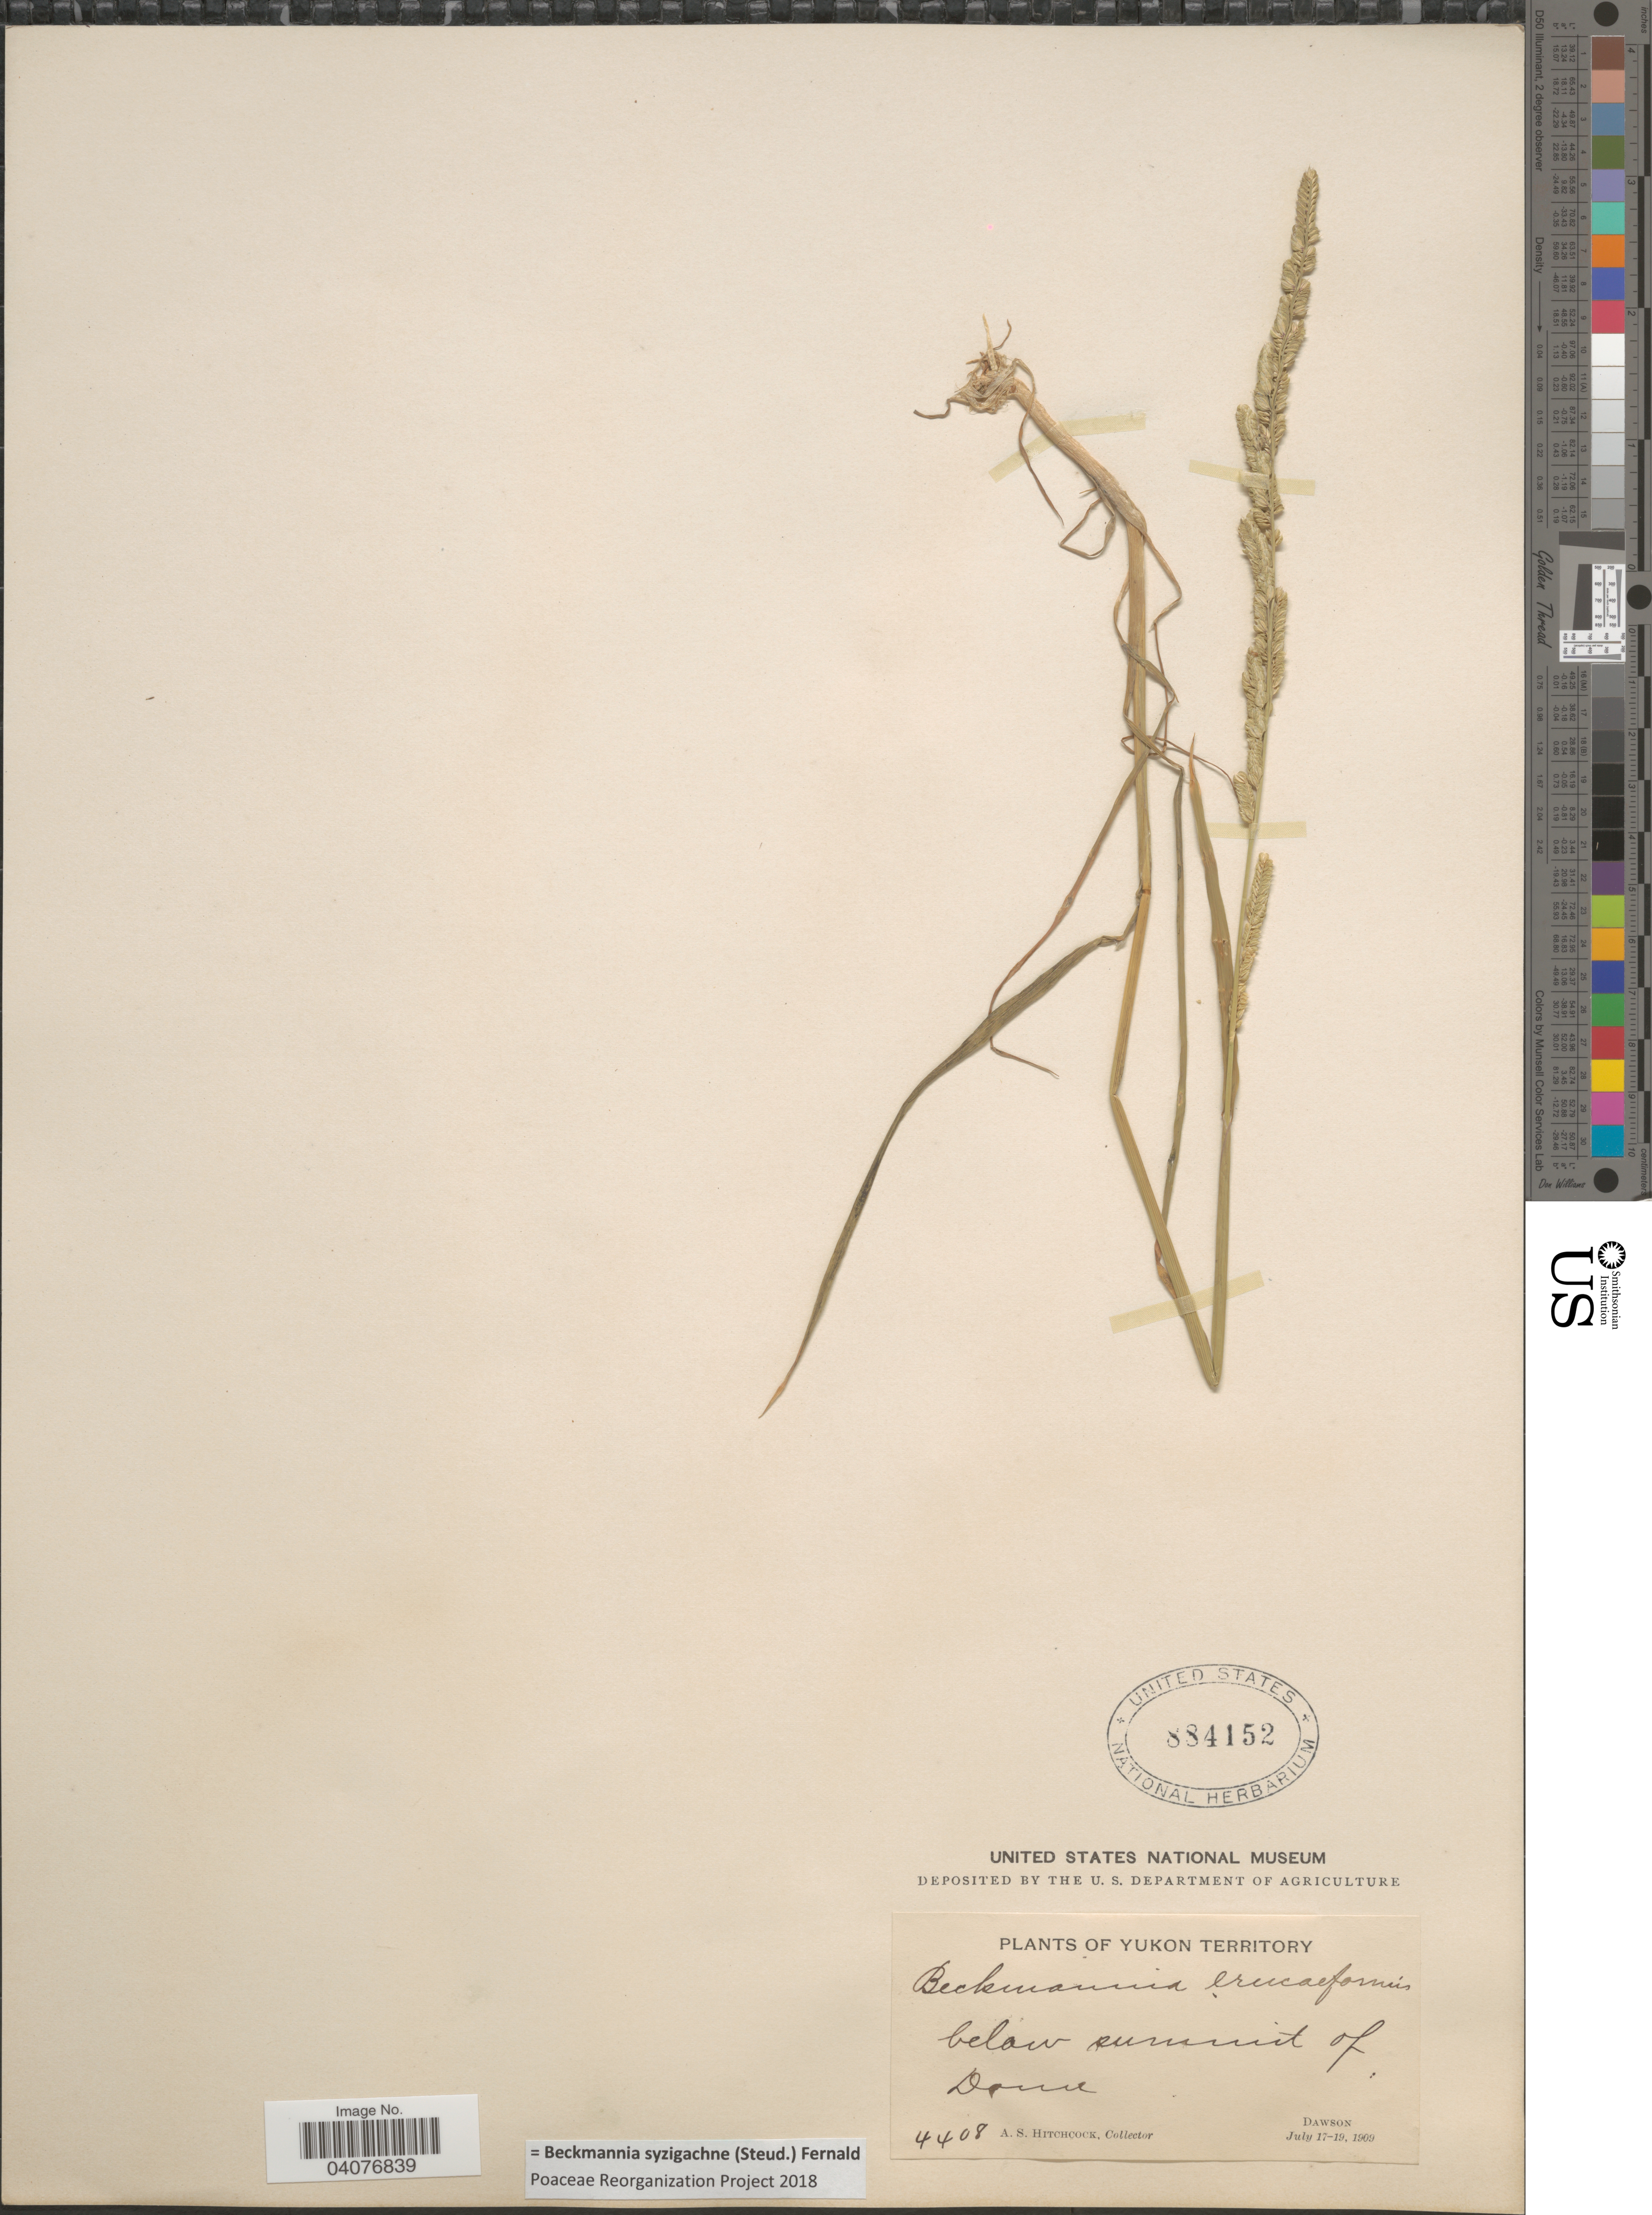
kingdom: Plantae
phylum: Tracheophyta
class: Liliopsida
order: Poales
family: Poaceae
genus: Beckmannia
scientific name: Beckmannia syzigachne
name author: (Steud.) Fernald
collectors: A. S. Hitchcock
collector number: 4408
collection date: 1909-07-17/1909-07-19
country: Canada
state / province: Yukon Territory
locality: Below summit of Dome. Dawson.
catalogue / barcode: US 884152